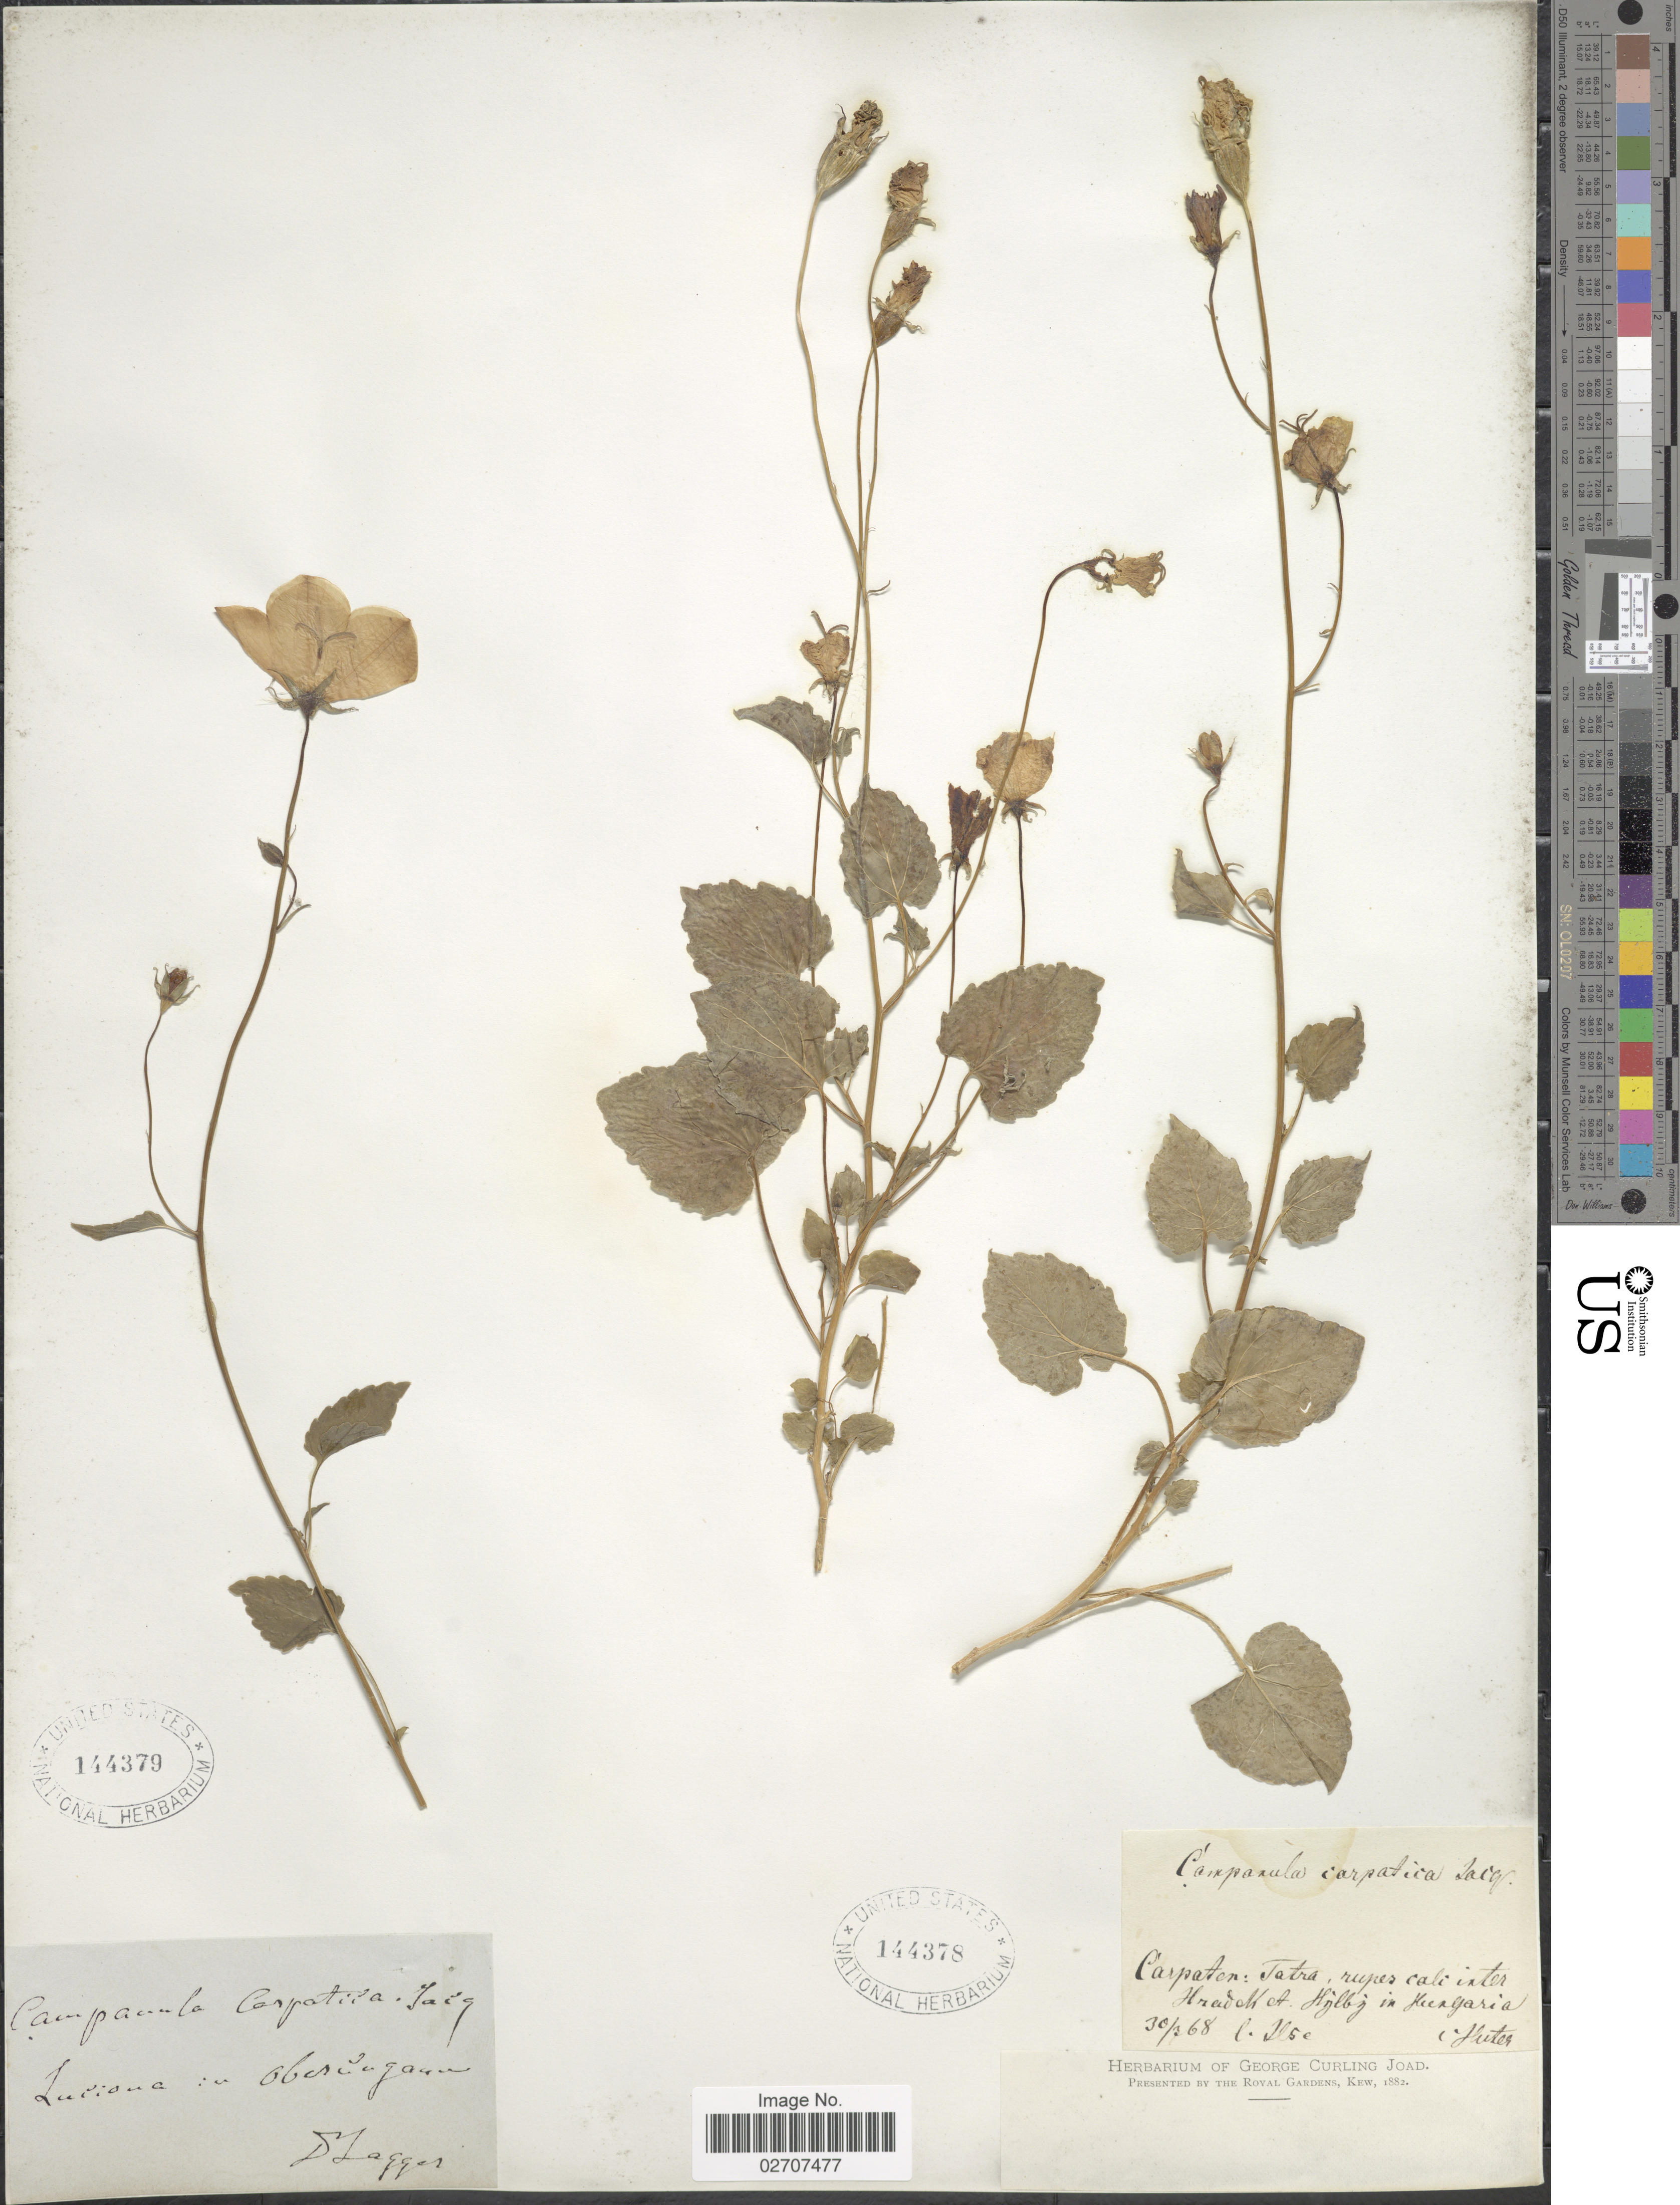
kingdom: Plantae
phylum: Tracheophyta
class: Magnoliopsida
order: Asterales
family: Campanulaceae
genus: Campanula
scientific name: Campanula carpatica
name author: Jacq.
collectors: Ilse & -. Huter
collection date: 1868-03-30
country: Hungary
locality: Carpaten: Tatra, rupes cali inter Hradeth et Hjlby in Hungaria. [interpreted]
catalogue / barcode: US 144378-2